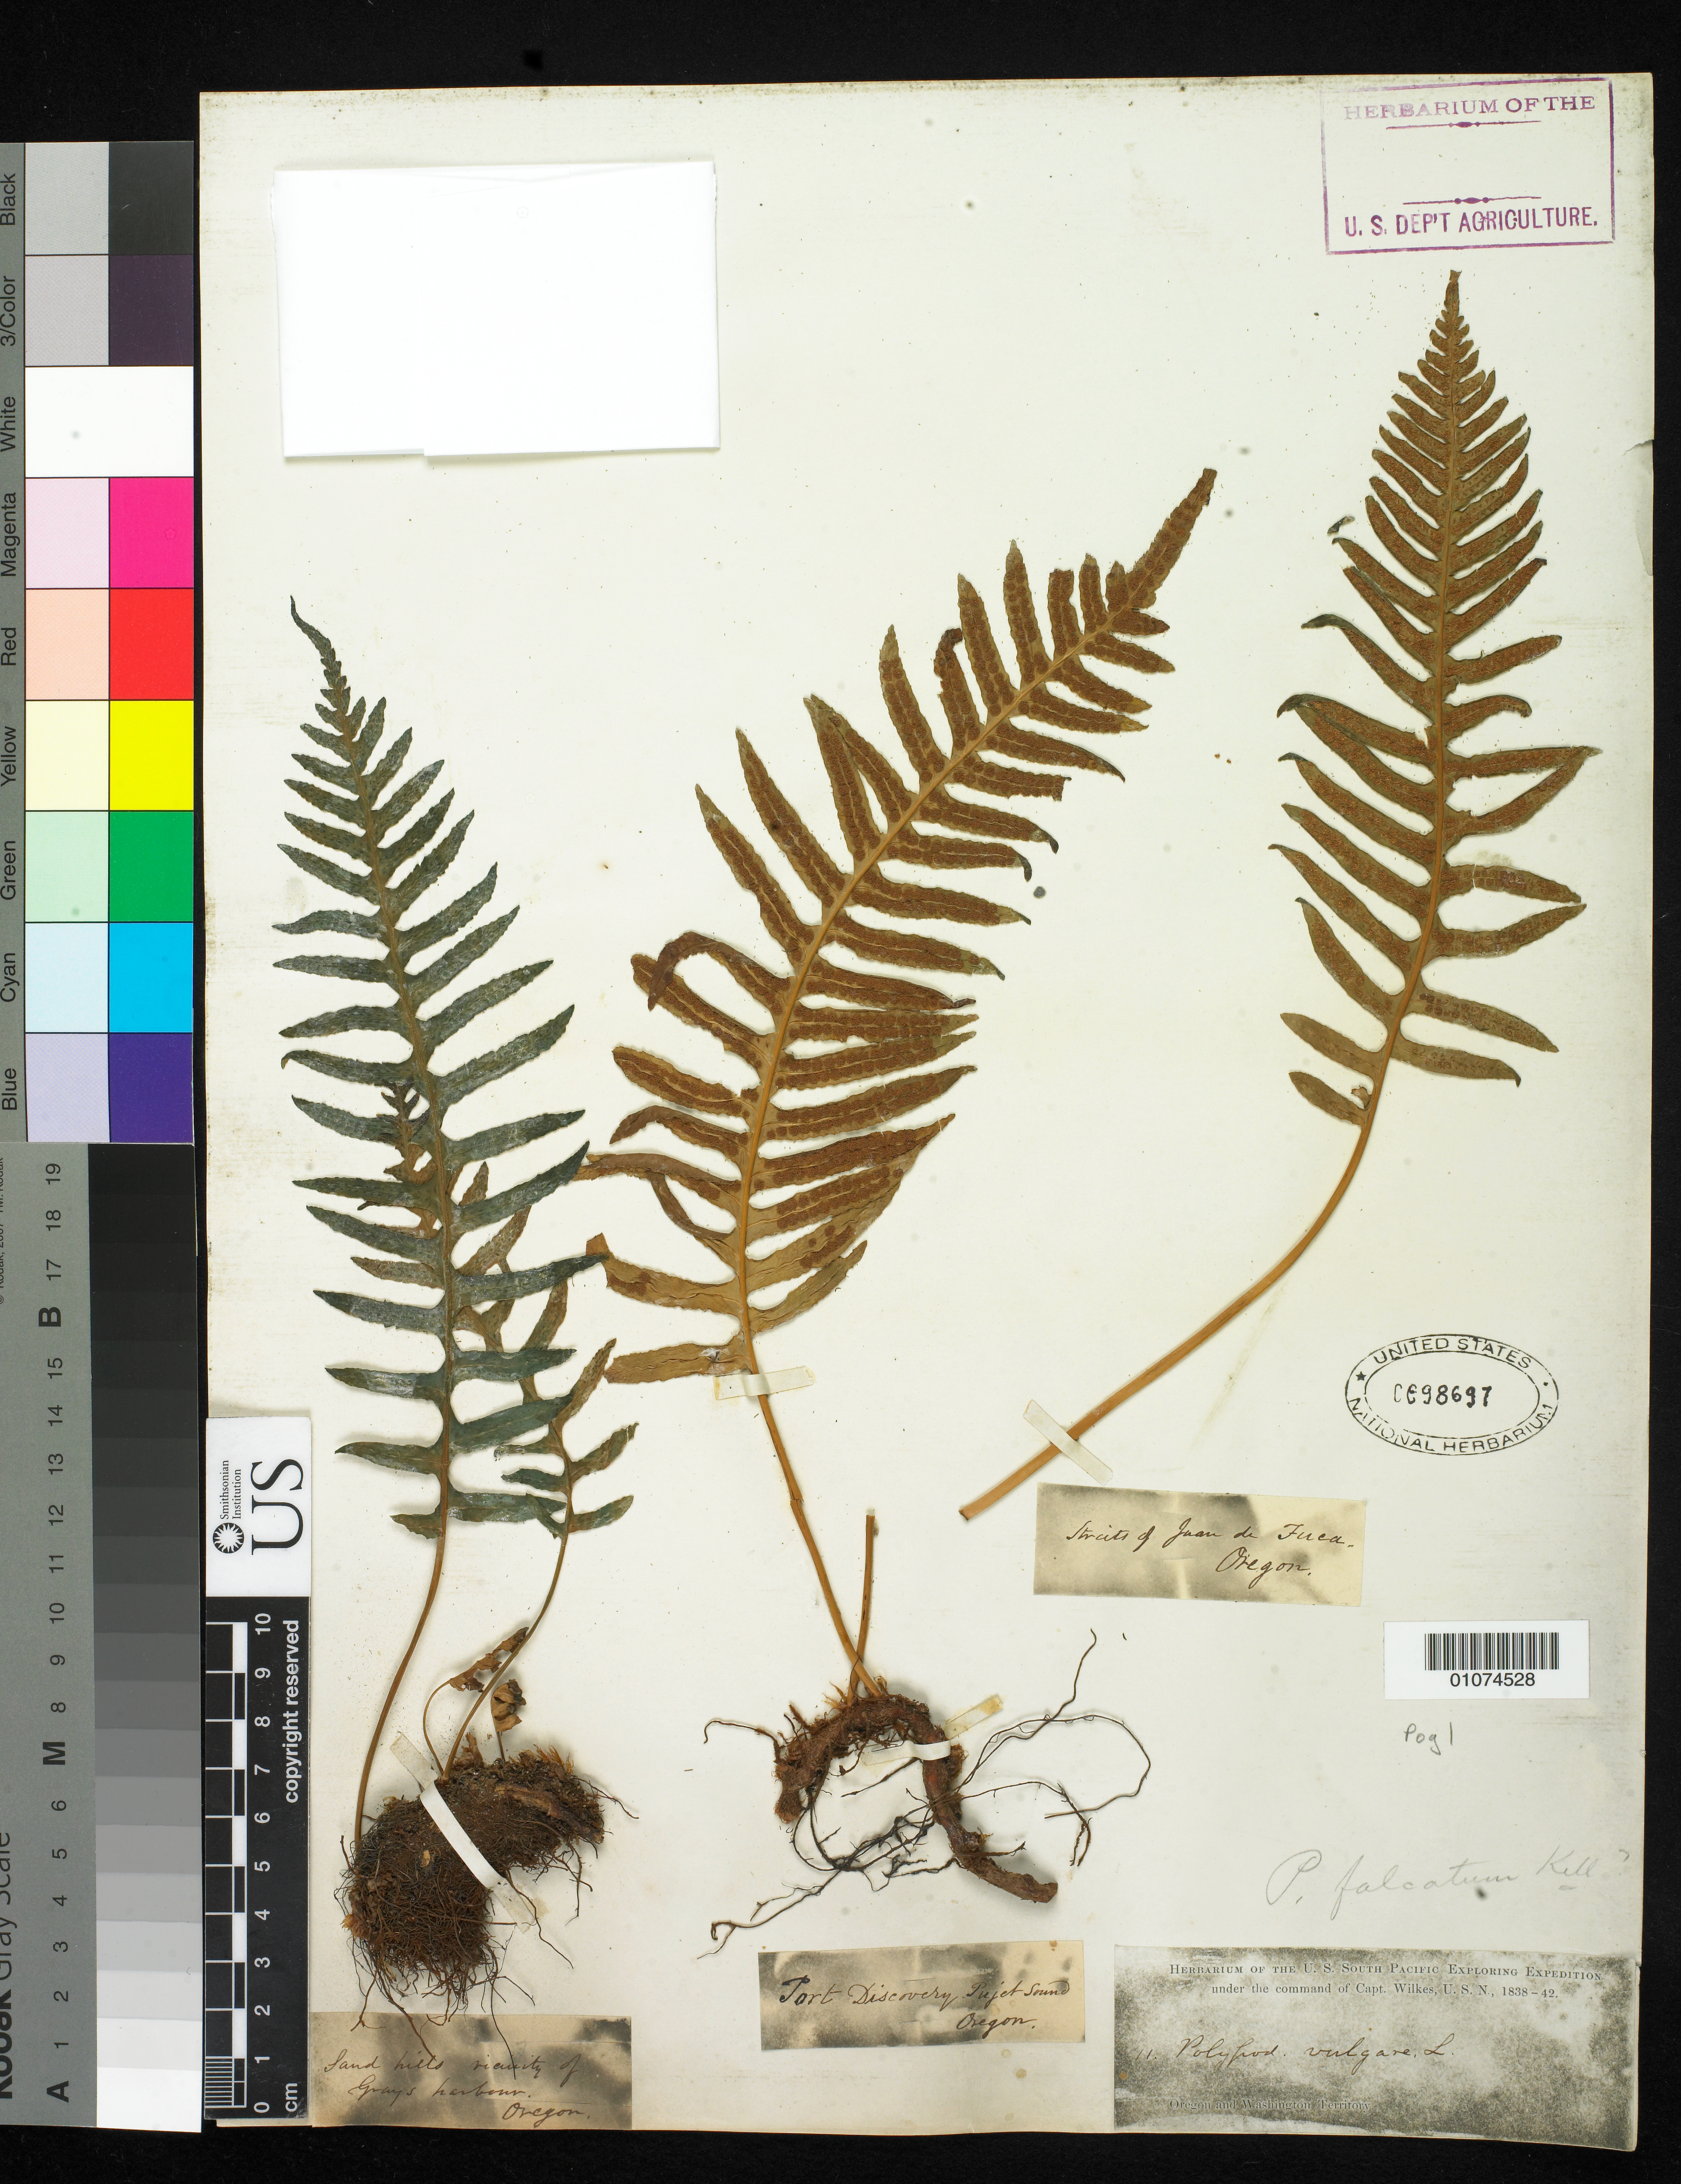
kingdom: Plantae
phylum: Tracheophyta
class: Polypodiopsida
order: Polypodiales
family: Polypodiaceae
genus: Polypodium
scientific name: Polypodium glycyrrhiza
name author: D.C. Eaton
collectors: Wilkes Explor. Exped.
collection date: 1838/1842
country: United States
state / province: Oregon / Washington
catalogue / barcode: US 98697